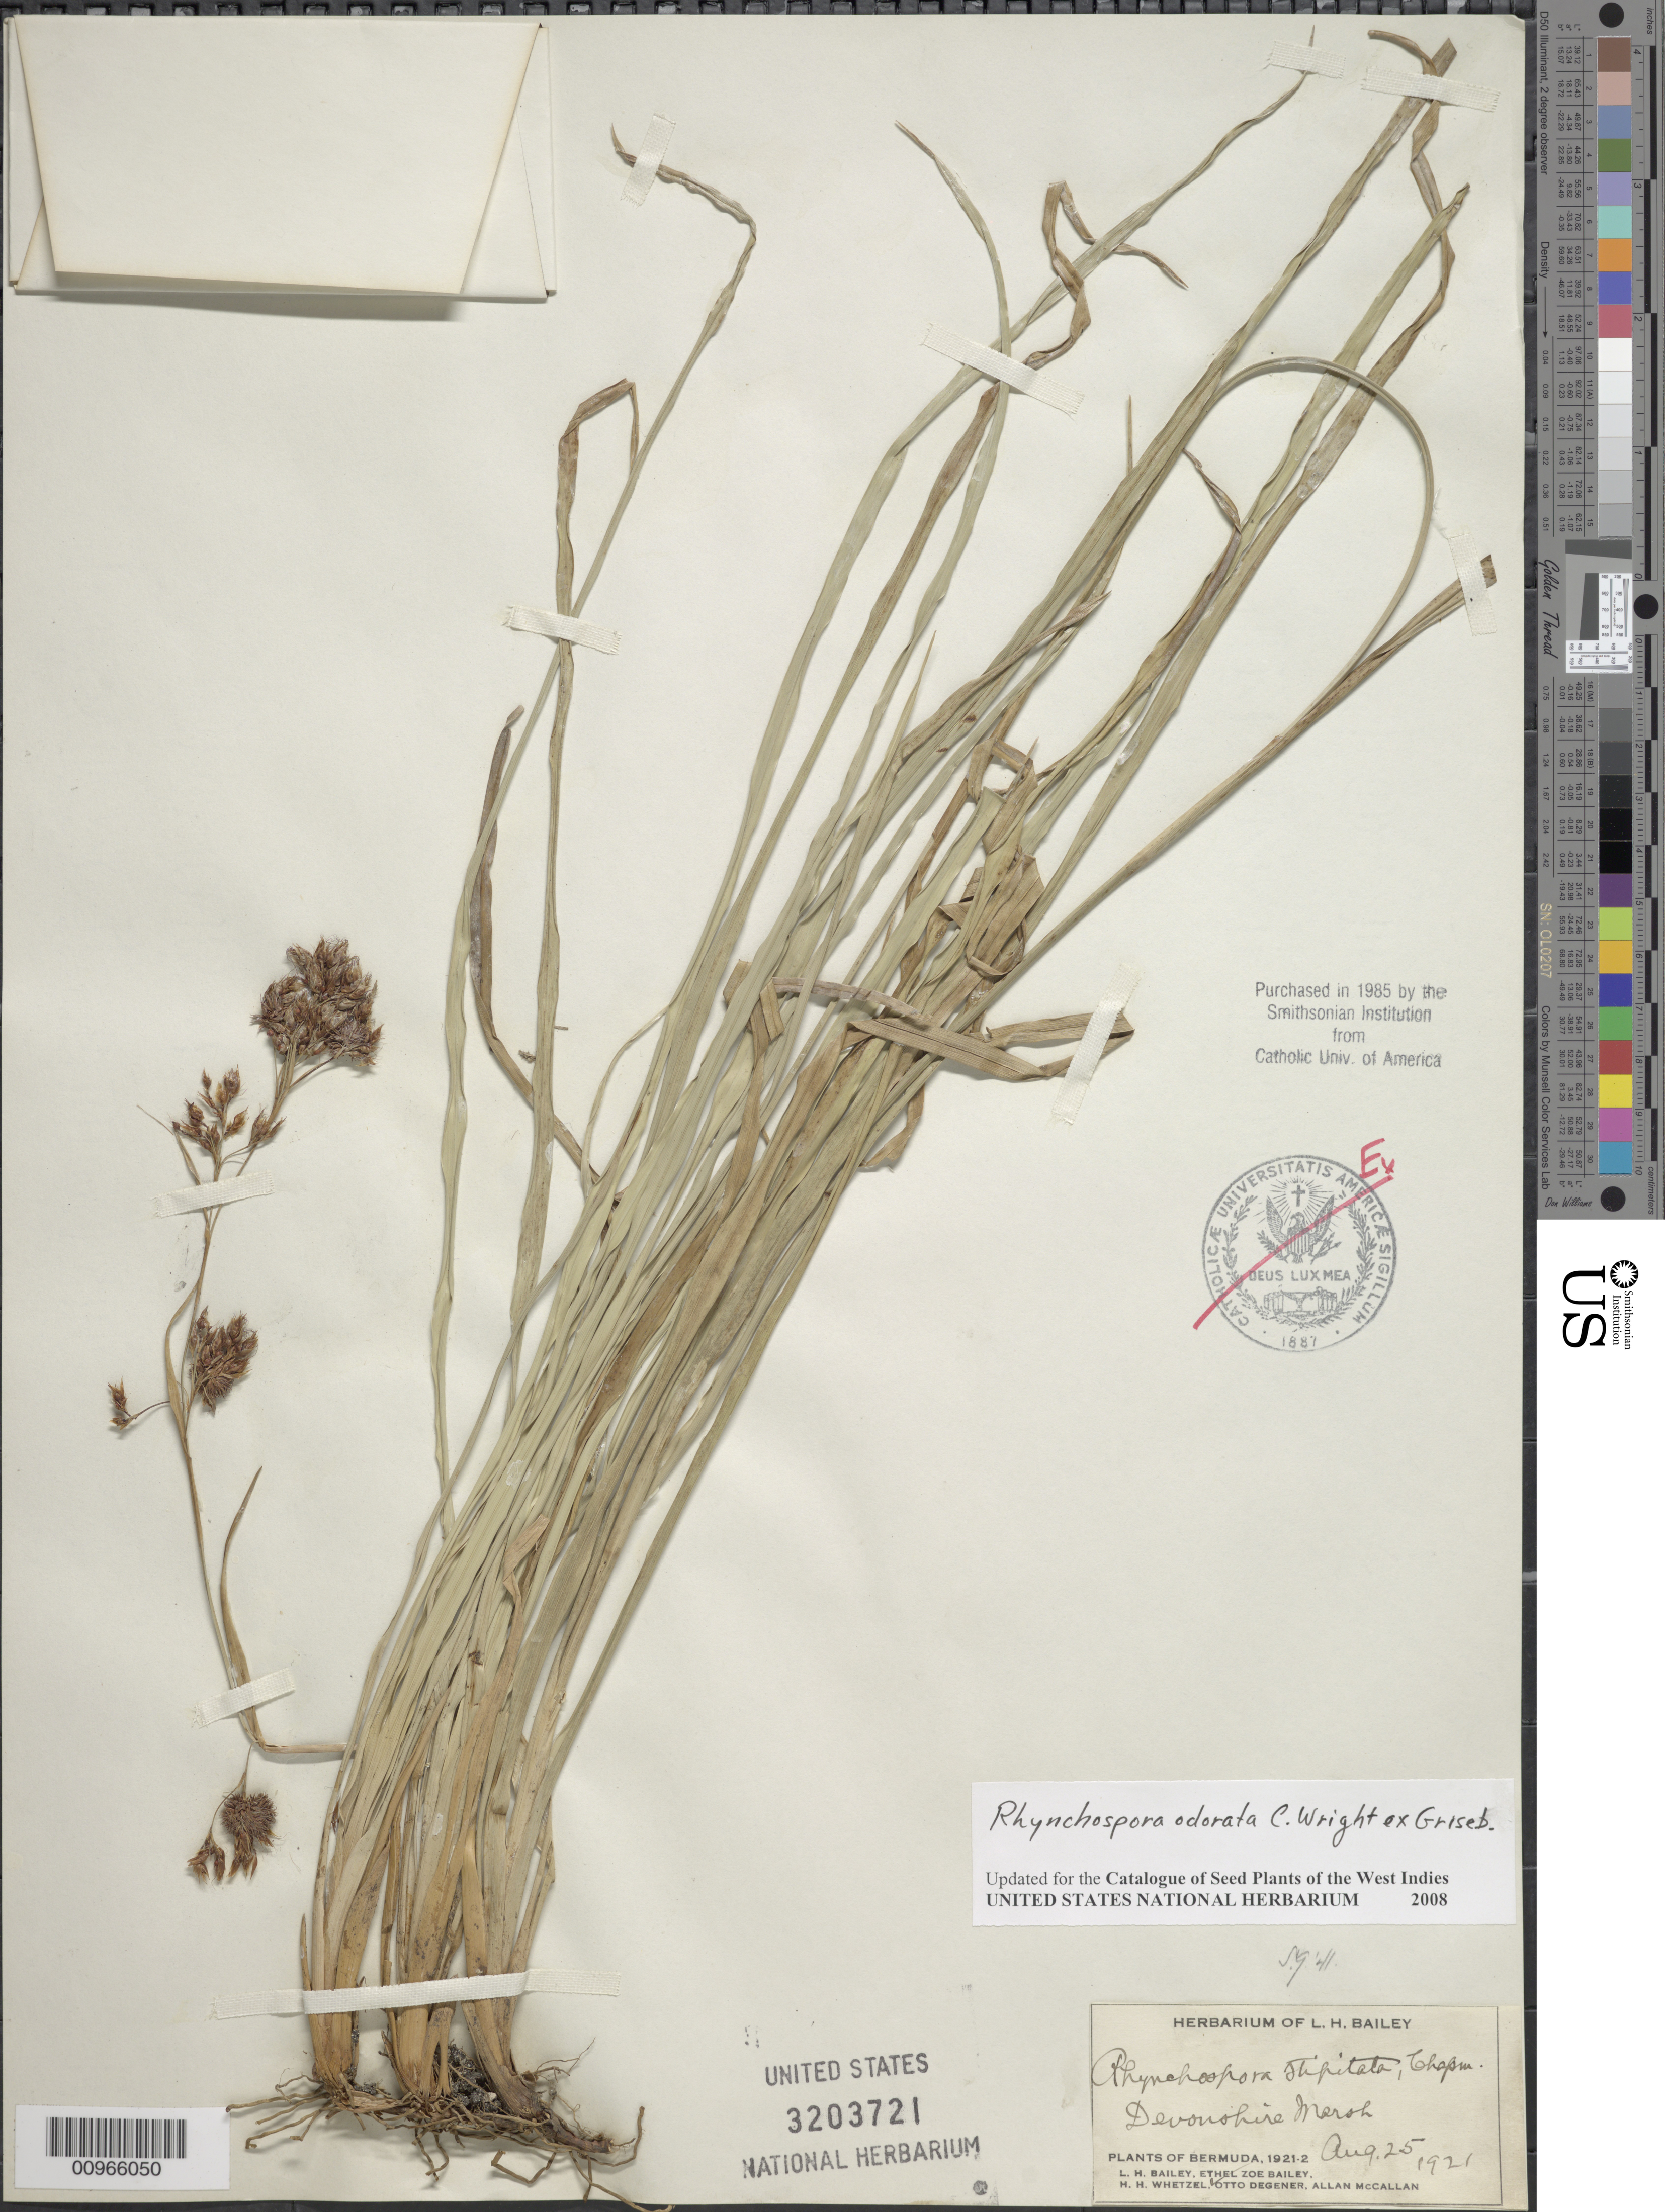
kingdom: Plantae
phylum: Tracheophyta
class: Liliopsida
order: Poales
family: Cyperaceae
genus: Rhynchospora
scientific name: Rhynchospora odorata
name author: C. Wright ex Griseb.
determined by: Strong, M. T., (US), Smithsonian Institution - National Museum of Natural History (UNITED STATES)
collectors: L. H. Bailey, E. Z. Bailey, H. Whetzel, O. Degener & A. McCallan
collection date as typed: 25 Aug 1921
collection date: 1921-08-25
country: Bermuda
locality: Devonshire Marsh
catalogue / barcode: US 3203721